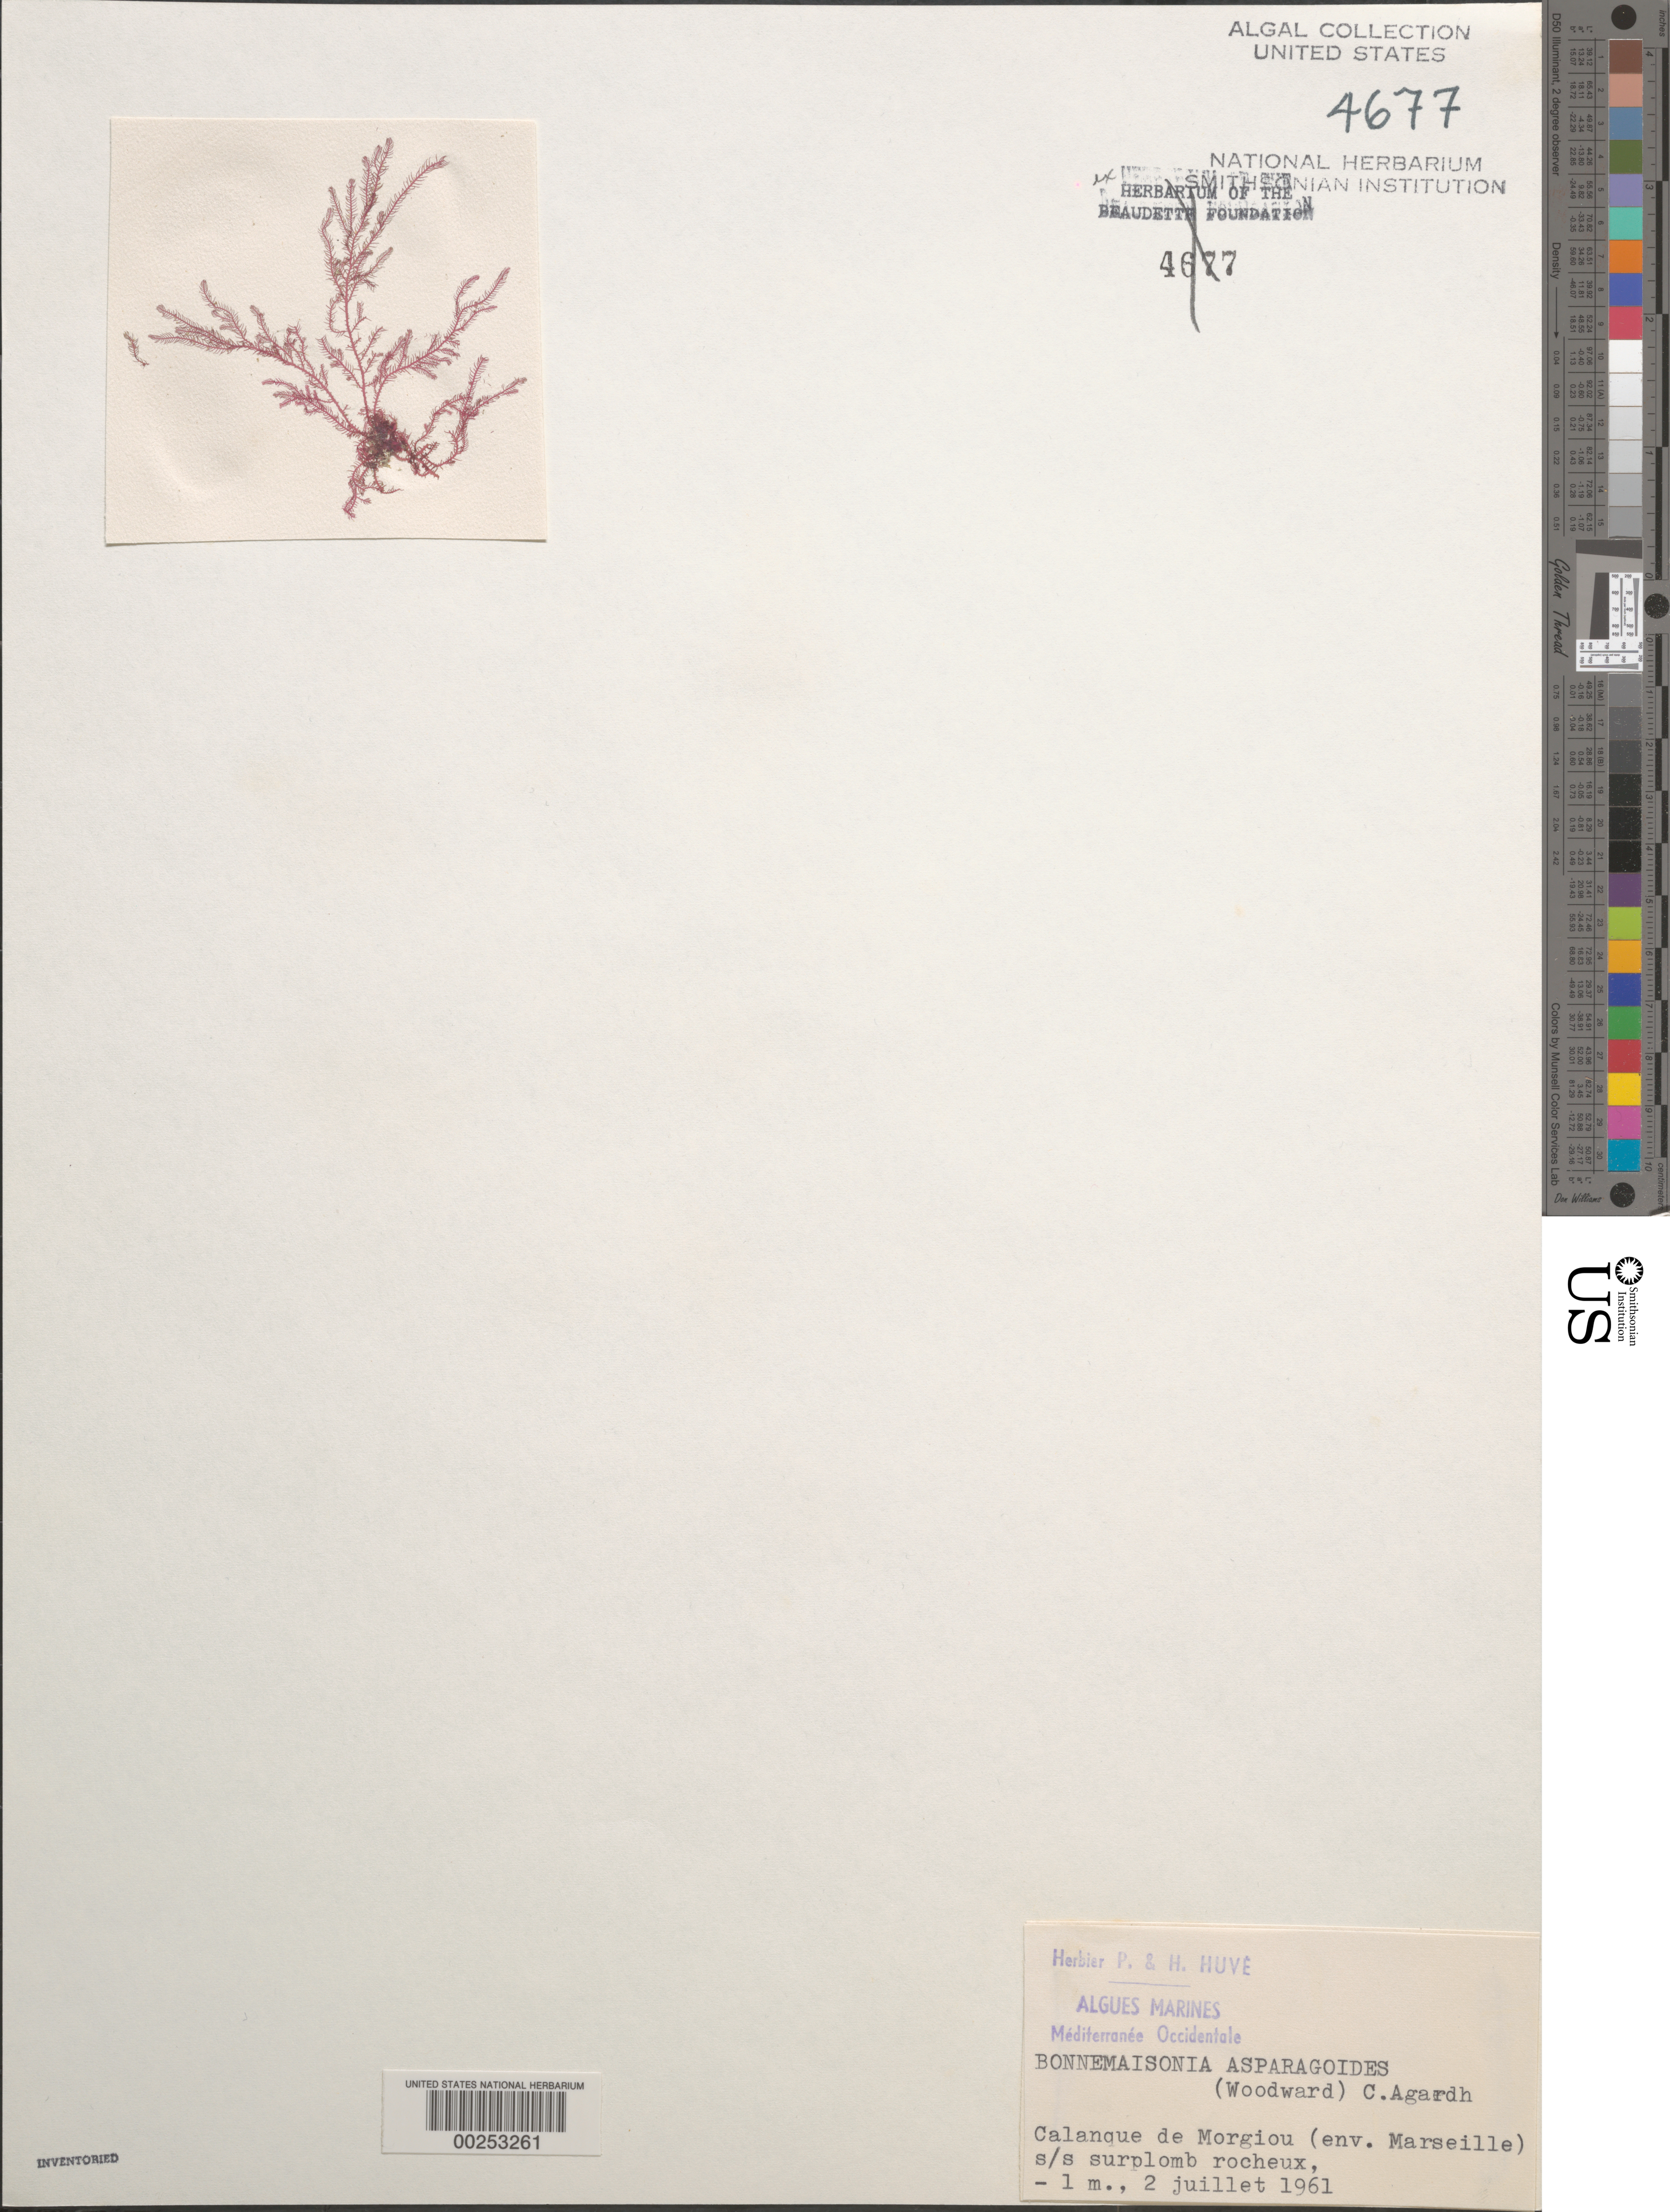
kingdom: Plantae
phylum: Rhodophyta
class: Florideophyceae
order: Bonnemaisoniales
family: Bonnemaisoniaceae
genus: Bonnemaisonia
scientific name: Bonnemaisonia asparagoides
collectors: P. Huve & H. Huve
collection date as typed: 02 Jul 1961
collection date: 1961-07-02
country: France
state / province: Provence-Alpes-Côte d'Azur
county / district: Bouches-du-Rhône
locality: Calanque de Morgiou, Marseille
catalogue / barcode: US 4677